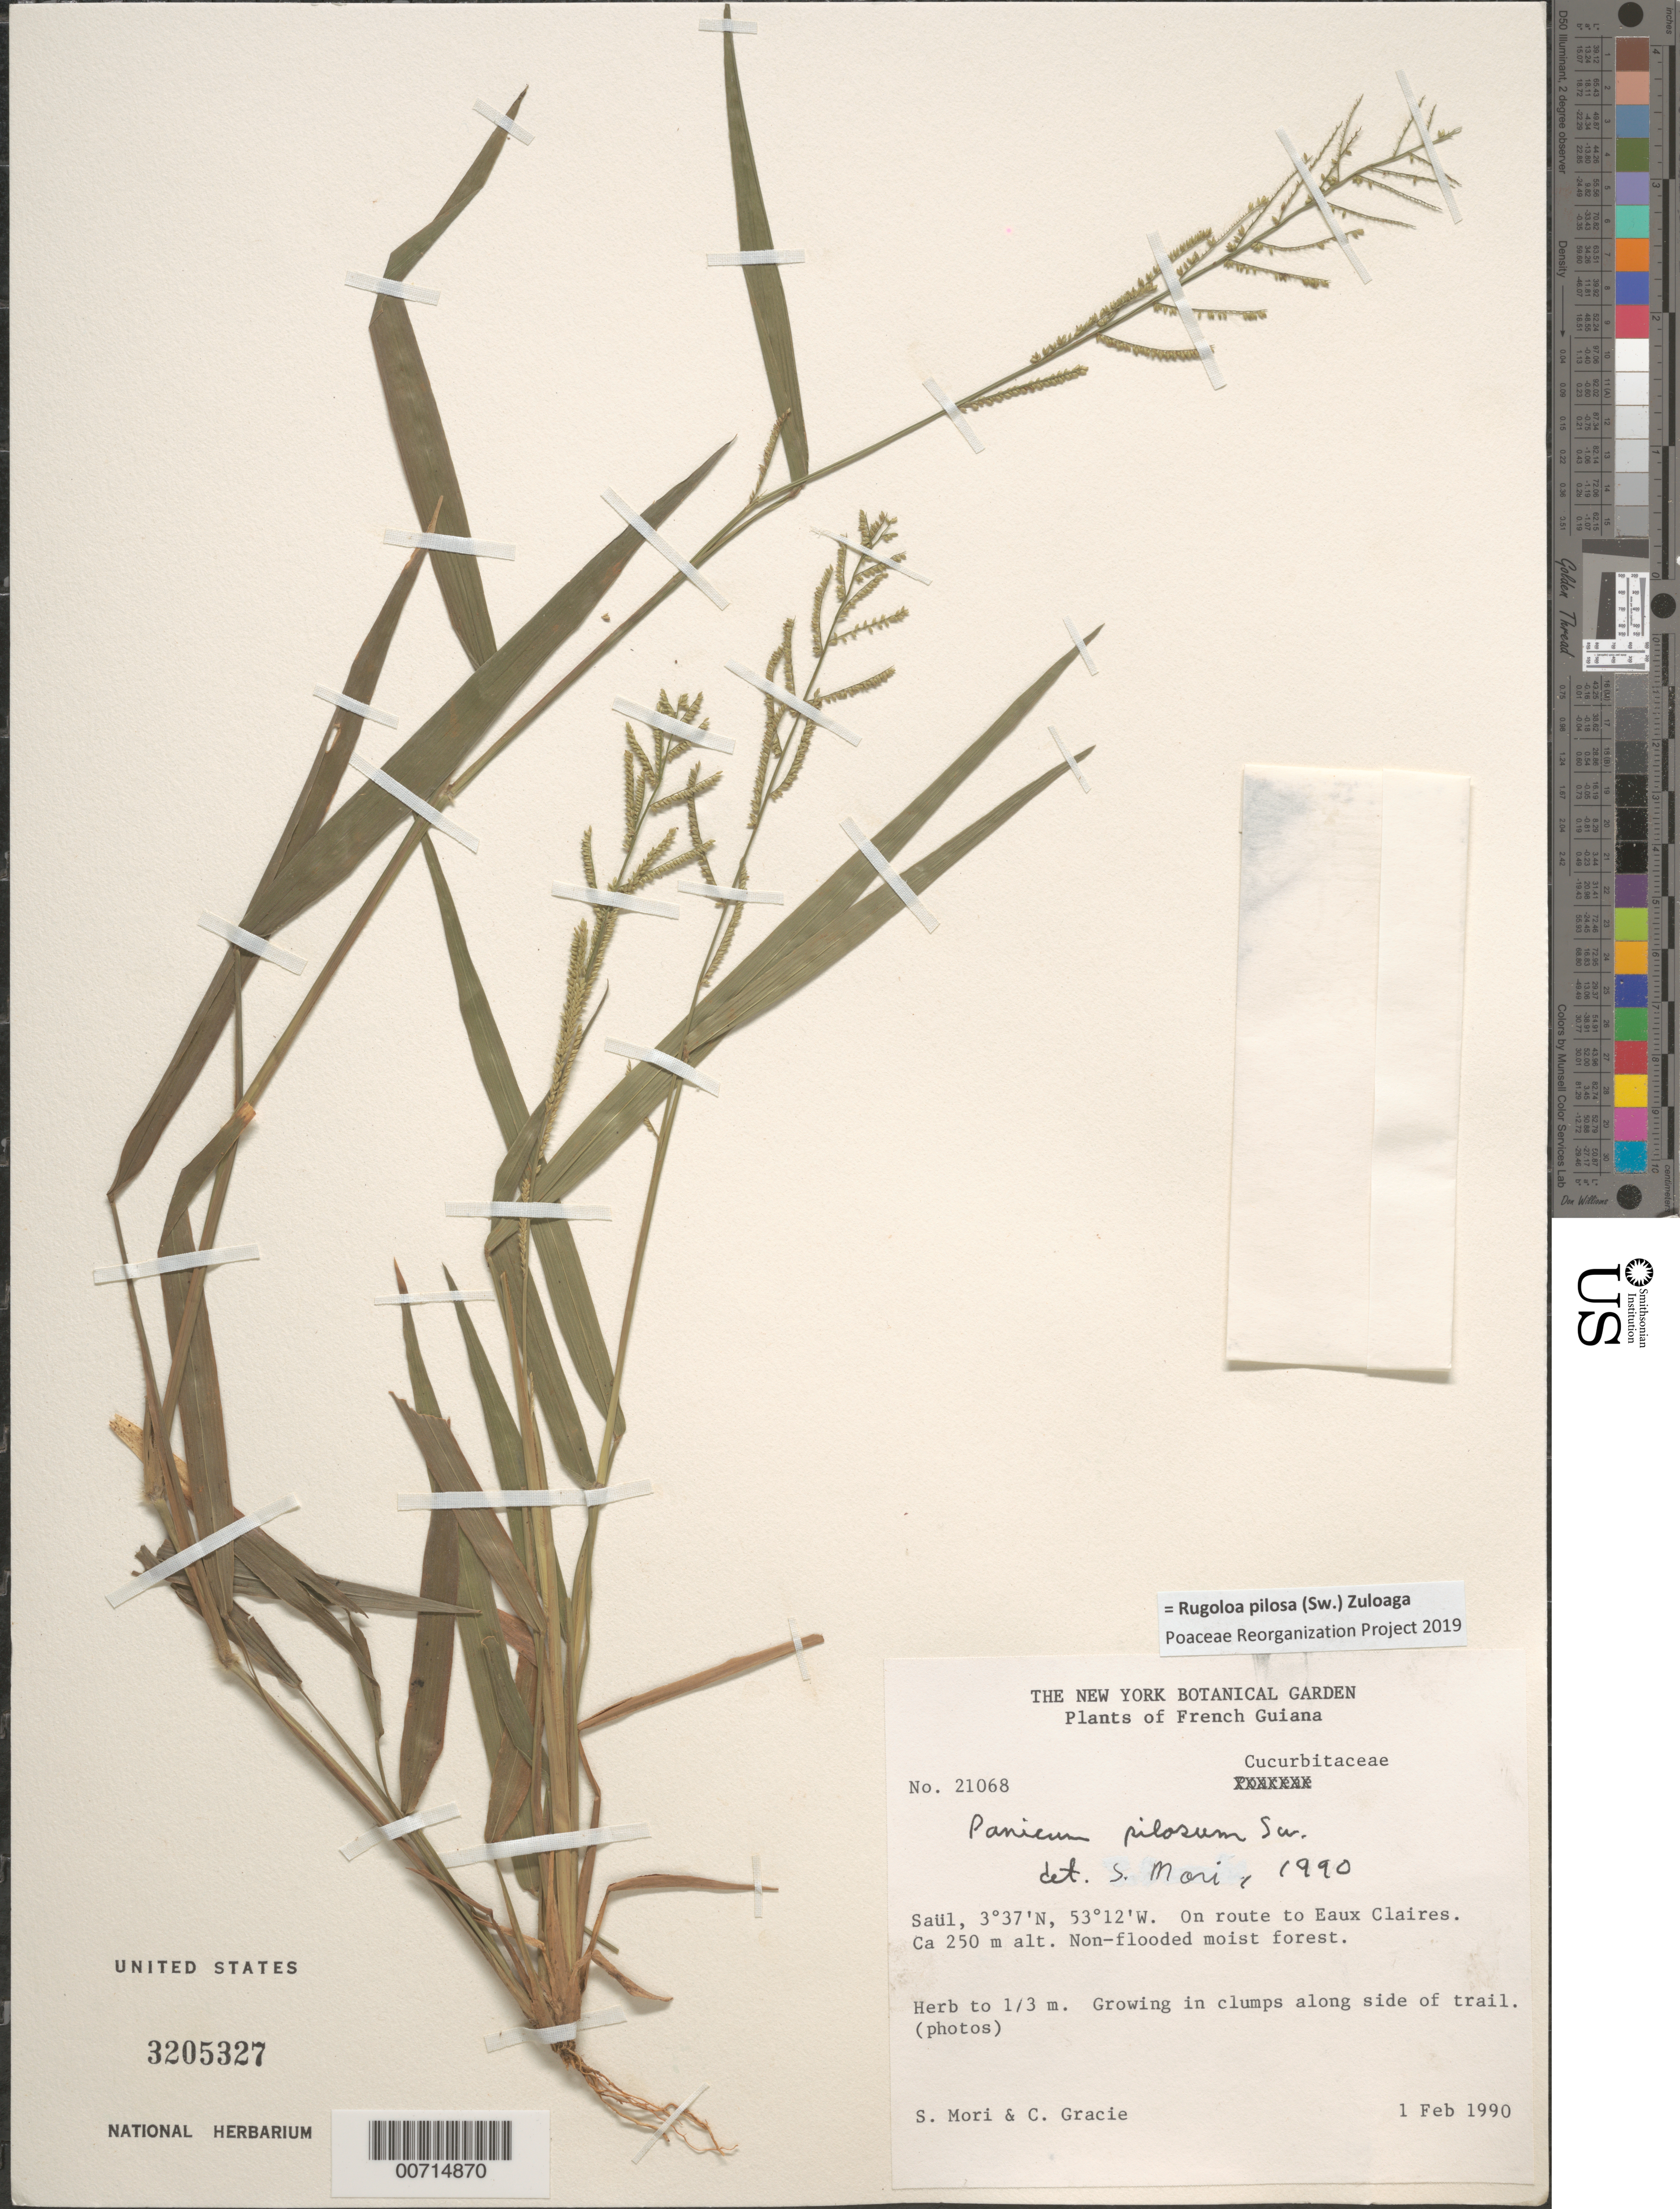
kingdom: Plantae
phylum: Tracheophyta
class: Liliopsida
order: Poales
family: Poaceae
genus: Panicum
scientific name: Panicum pilosum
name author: Sw.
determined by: Mori, Scott A.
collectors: S. Mori & C. A. Gracie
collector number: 21068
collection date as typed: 1-Feb-90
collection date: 1990-02-01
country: French Guiana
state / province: Saint-Laurent-du-Maroni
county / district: Saül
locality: Eaux Claires, on road to, Saül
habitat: Non-flooded moist forest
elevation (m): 250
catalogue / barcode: US 3205327